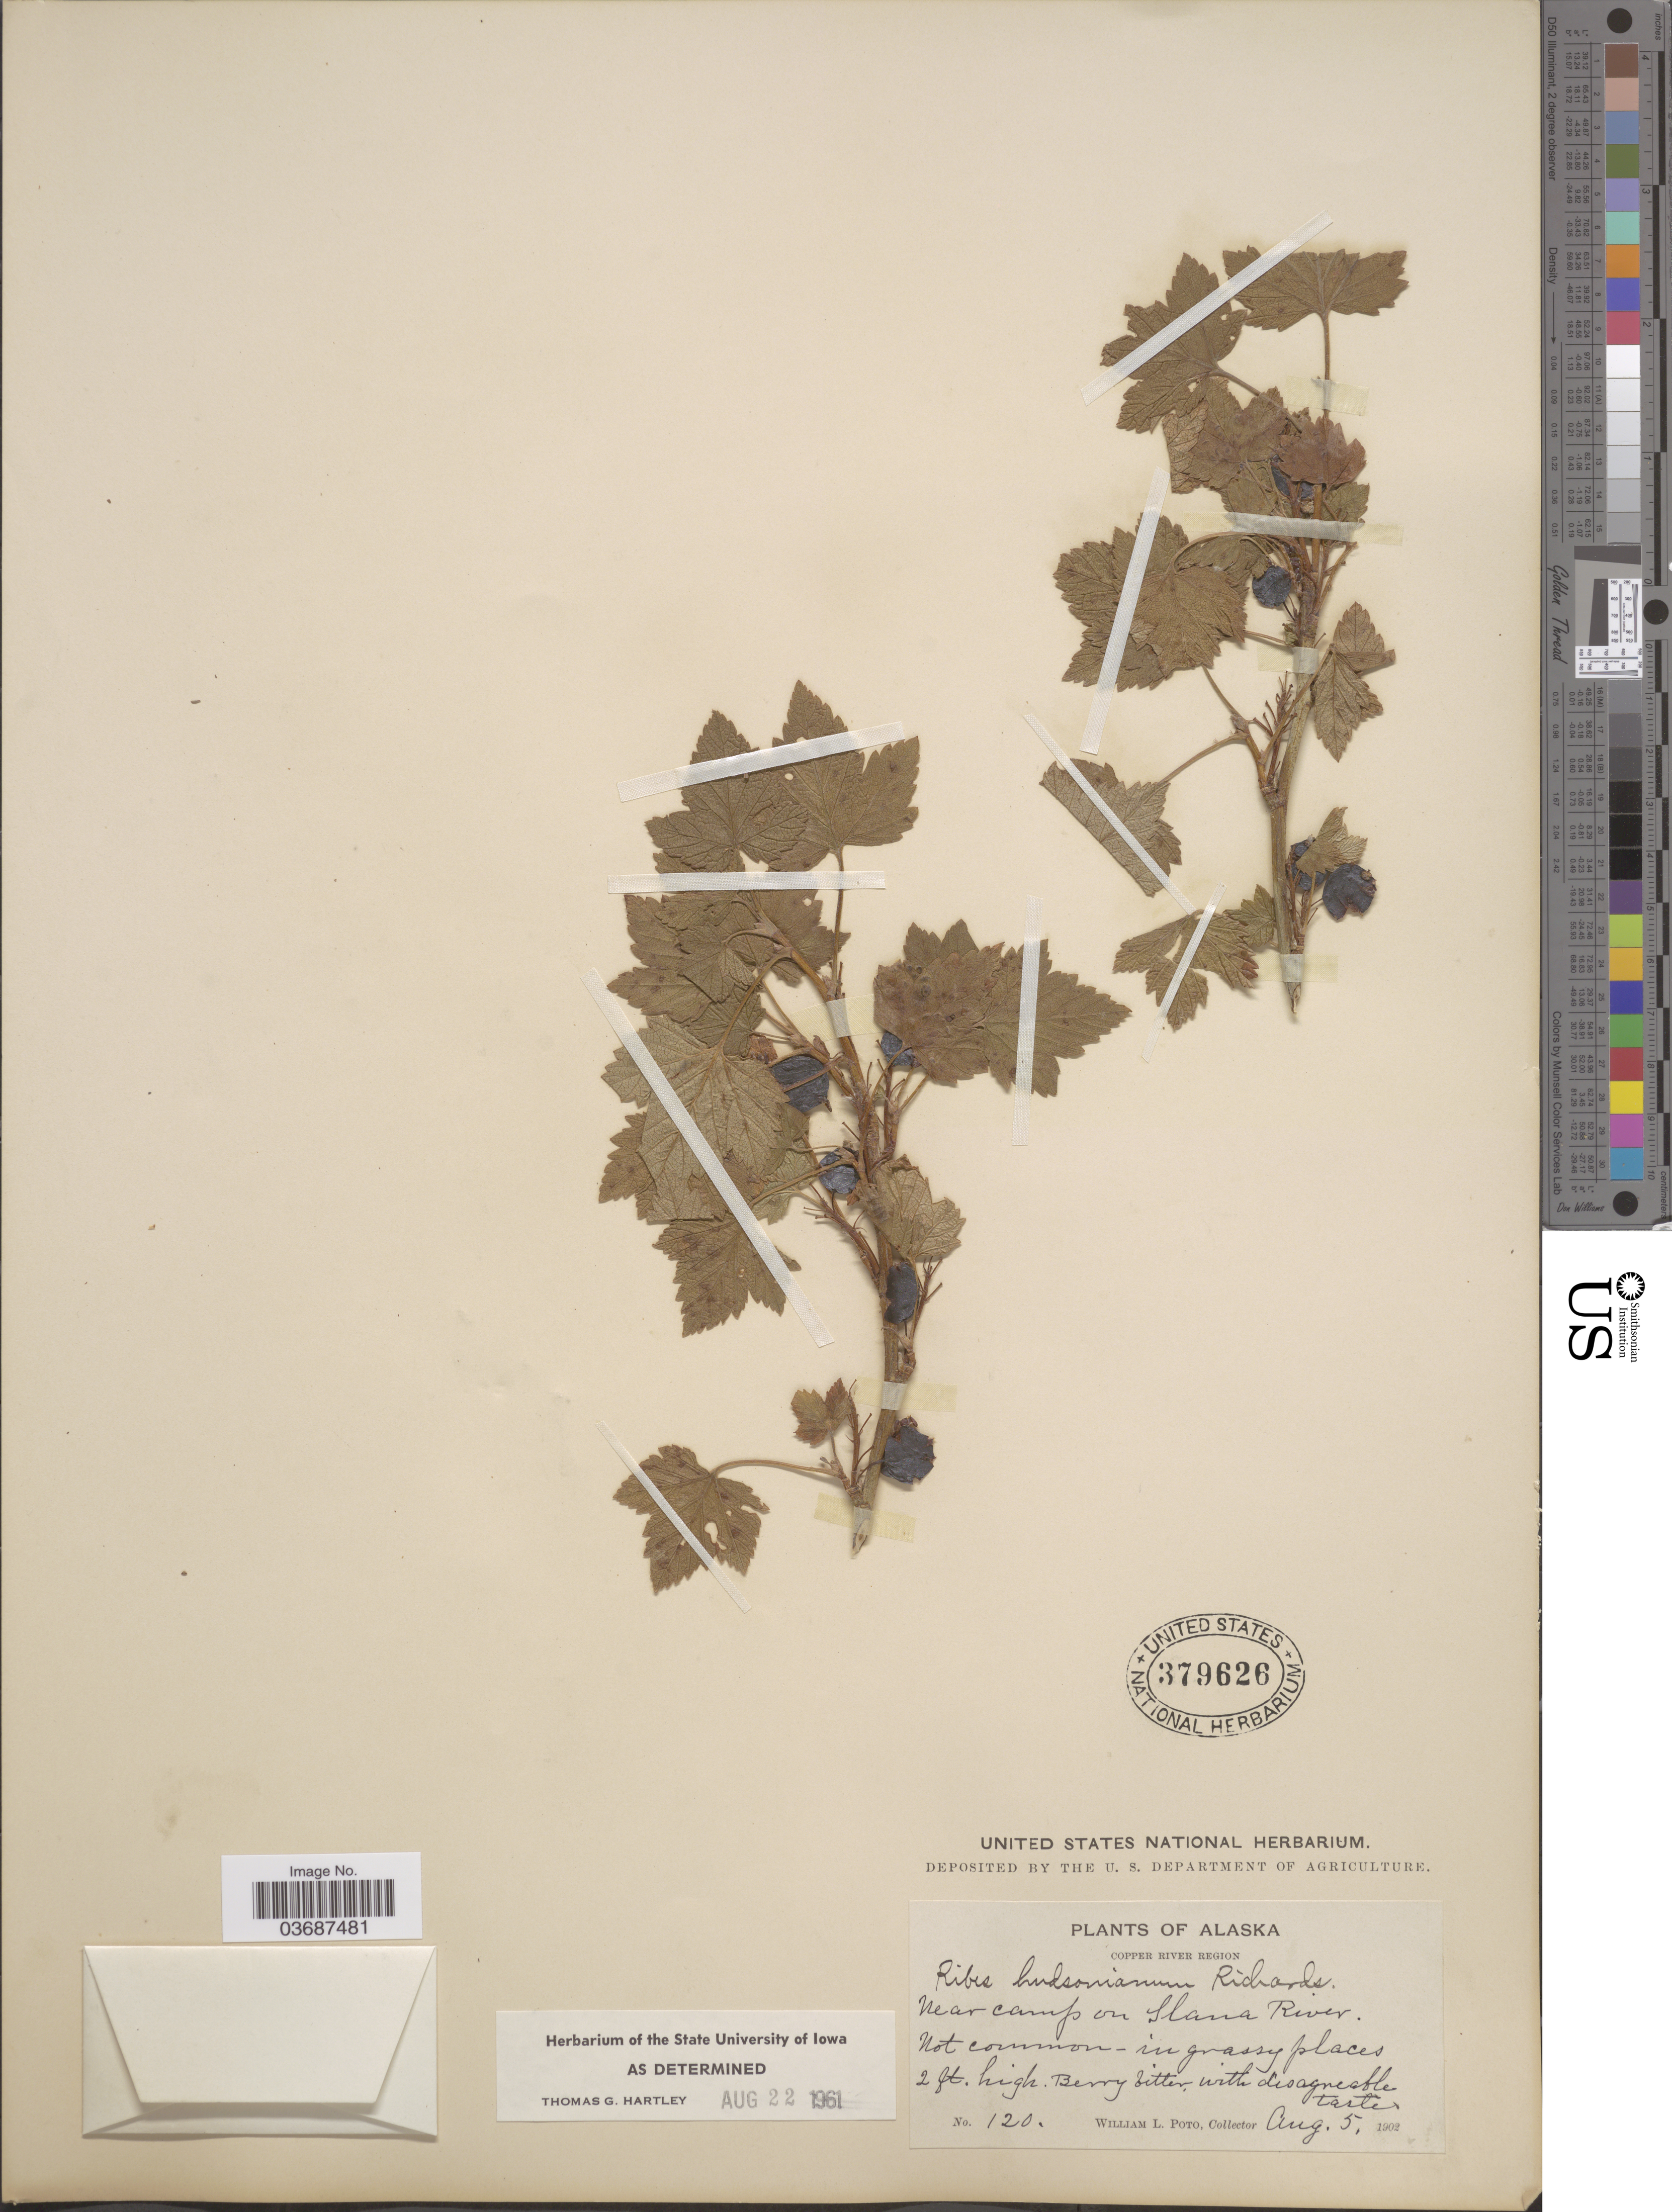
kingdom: Plantae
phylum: Tracheophyta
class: Magnoliopsida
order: Saxifragales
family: Grossulariaceae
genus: Ribes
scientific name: Ribes hudsonianum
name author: Richardson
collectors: W. Poto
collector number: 120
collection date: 1902-08-05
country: United States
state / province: Alaska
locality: Copper River Region. Near camp on Slana River.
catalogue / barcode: US 379626